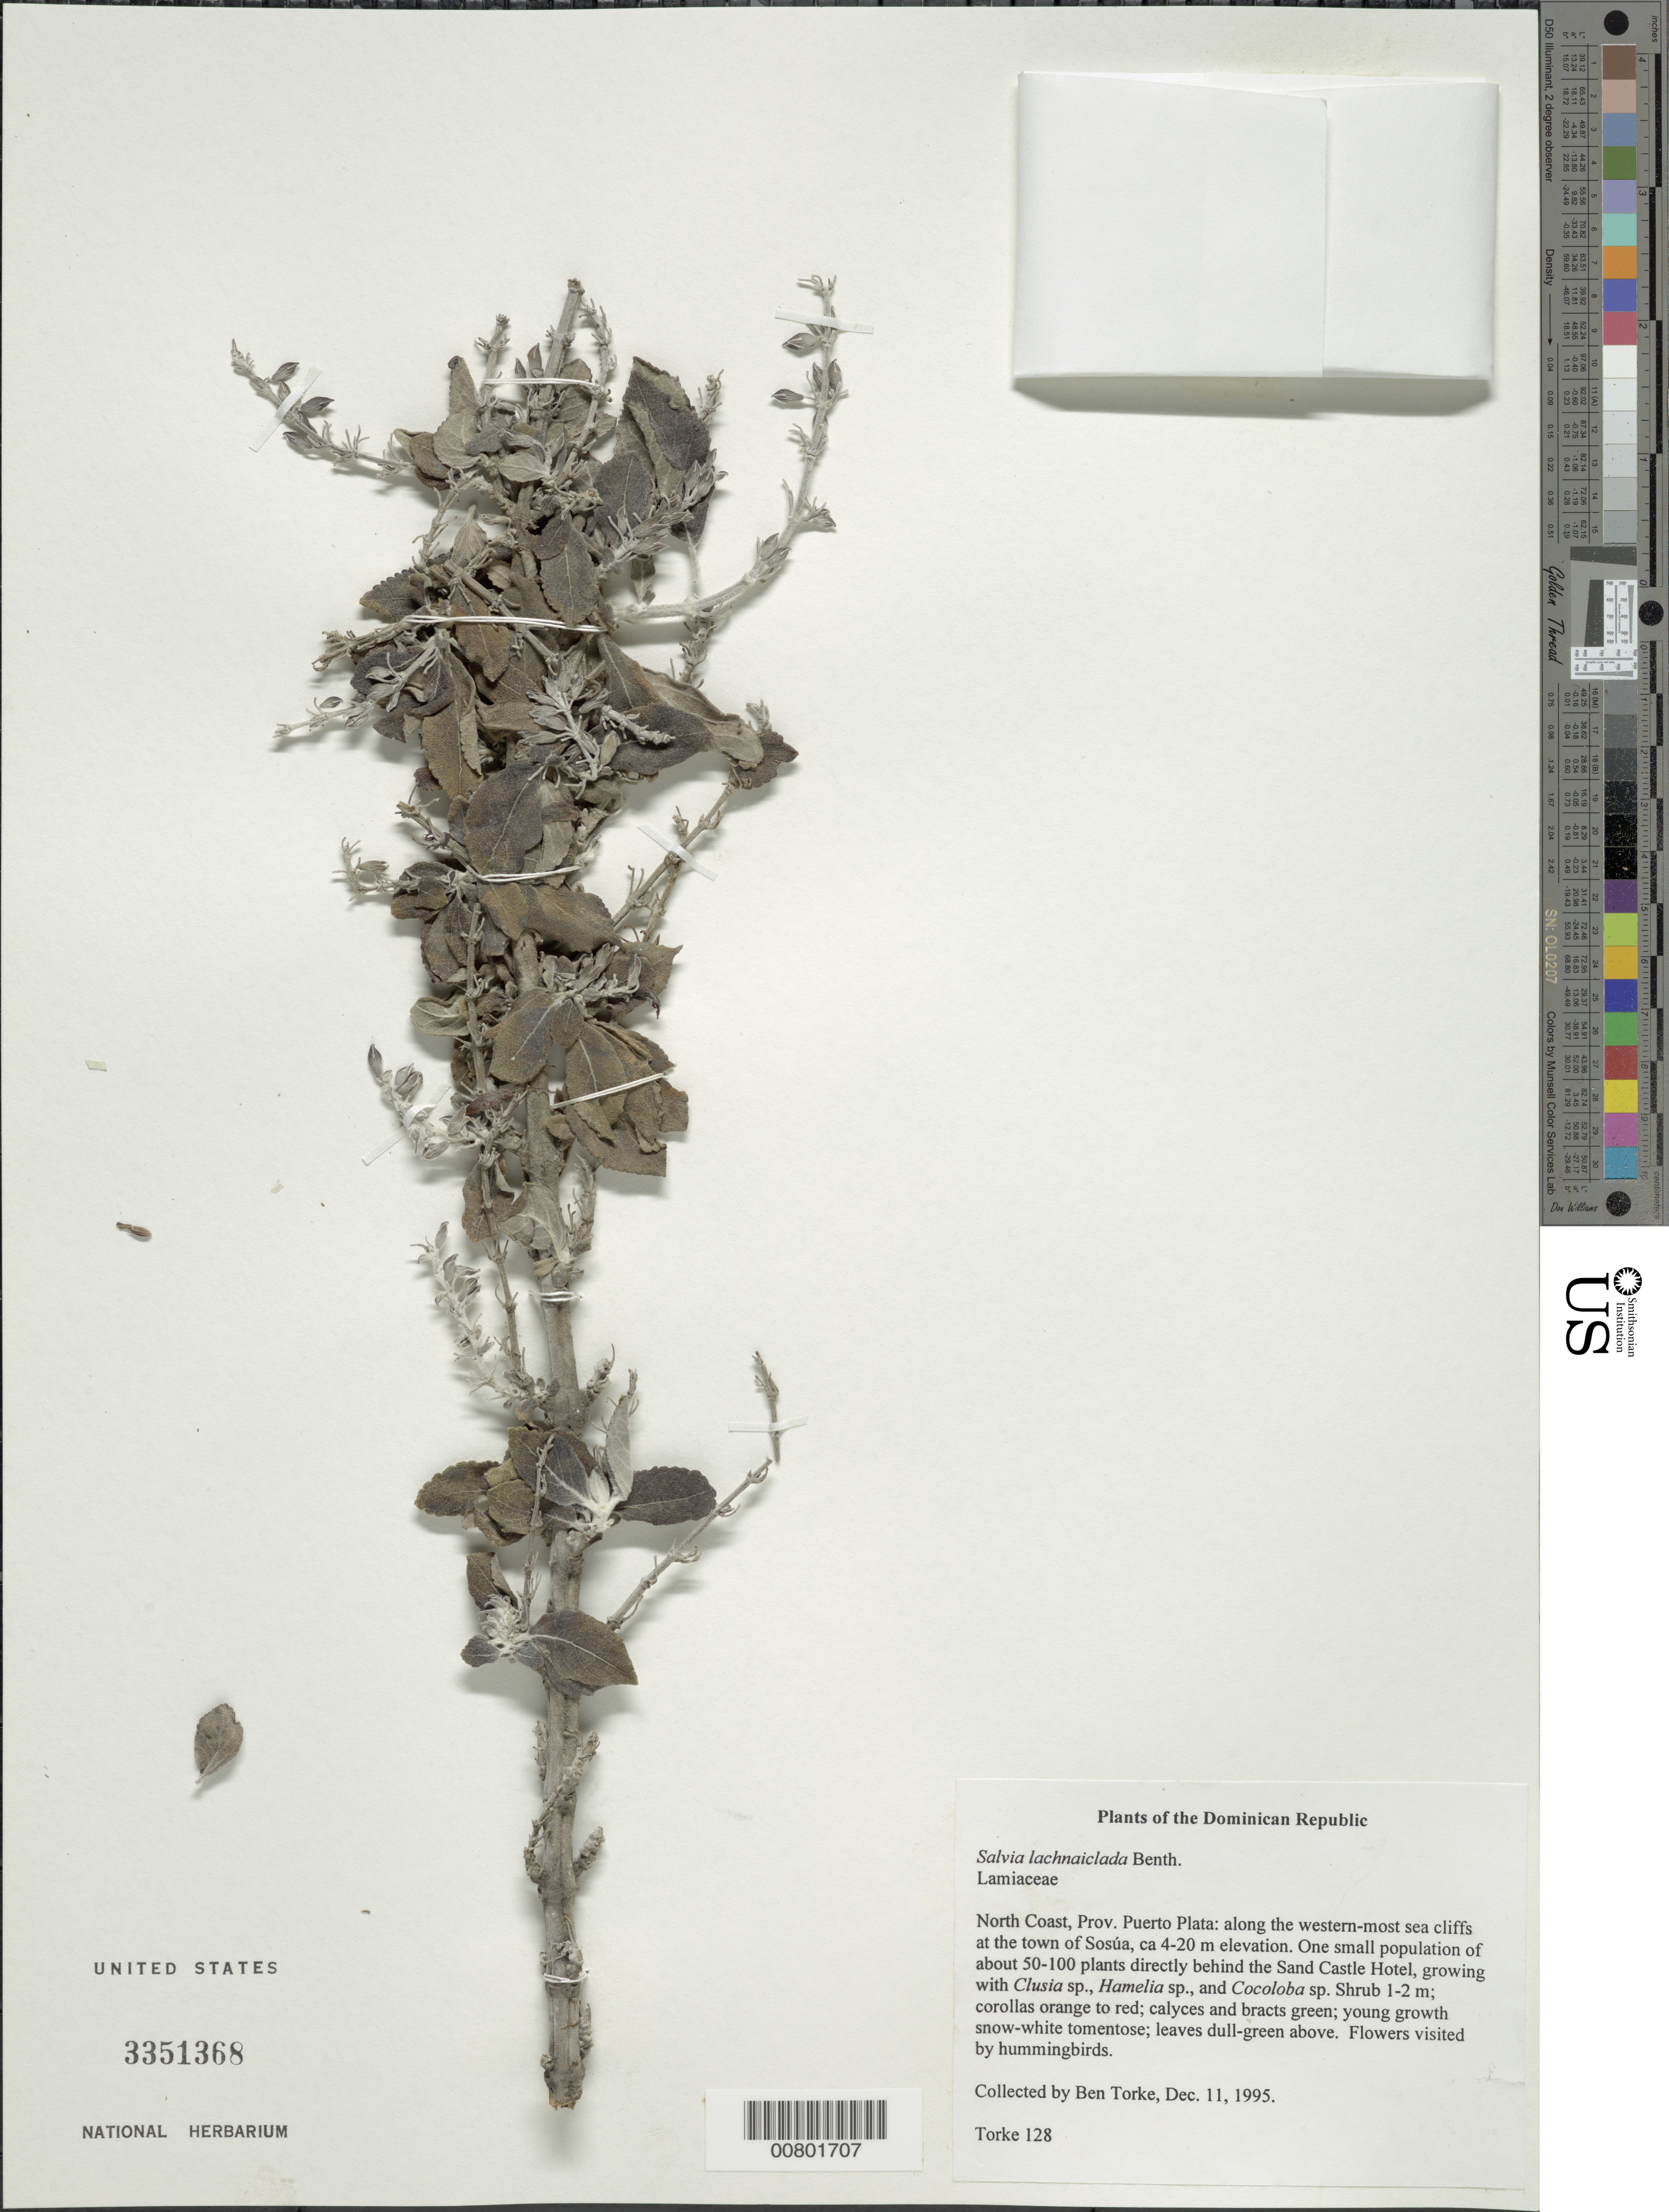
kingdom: Plantae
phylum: Tracheophyta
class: Magnoliopsida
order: Lamiales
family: Lamiaceae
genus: Salvia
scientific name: Salvia lachnaioclada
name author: Briq.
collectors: B. M. Torke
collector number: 128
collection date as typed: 11 Dec 1995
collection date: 1995-12-11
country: Dominican Republic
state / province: Puerto Plata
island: Hispaniola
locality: North Coast. Along the western-most sea cliffs at the town of Sosúa,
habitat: Sea cliffs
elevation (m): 4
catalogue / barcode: US 3351368